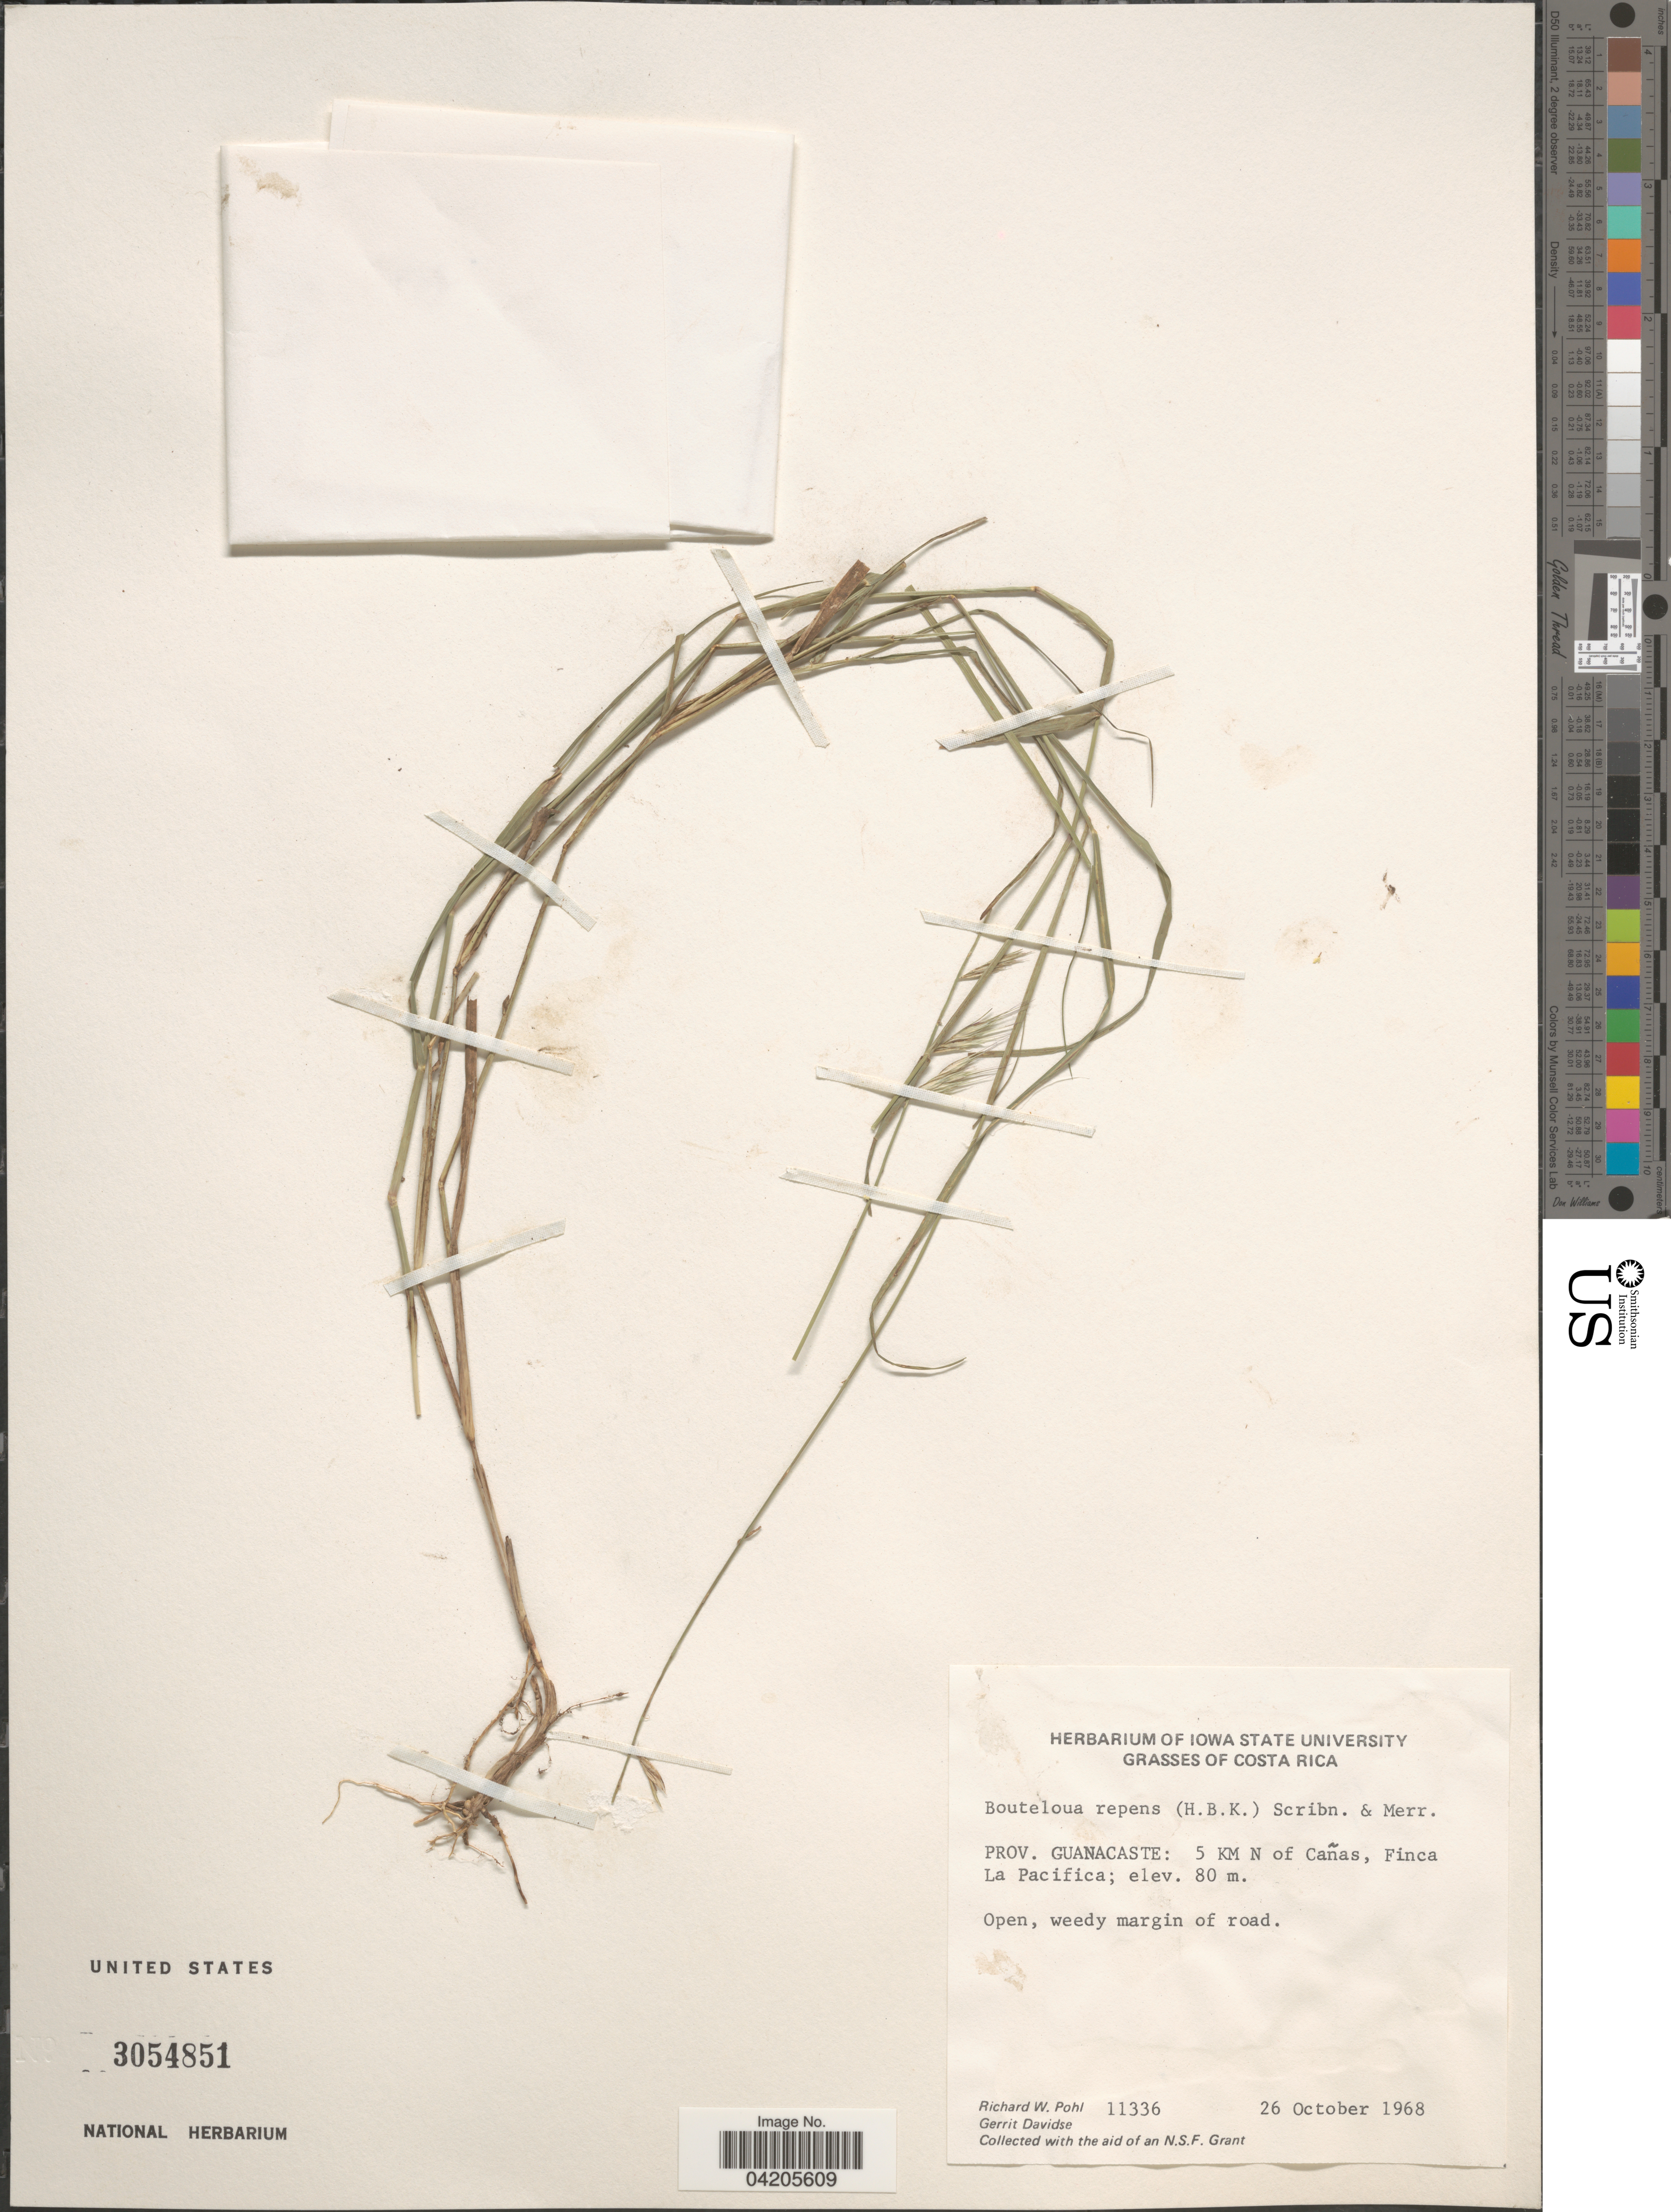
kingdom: Plantae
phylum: Tracheophyta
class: Liliopsida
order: Poales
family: Poaceae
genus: Bouteloua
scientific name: Bouteloua repens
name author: (Kunth) Scribn. & Merr.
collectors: R. W. Pohl & G. Davidse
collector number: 11336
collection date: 1968-10-26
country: Costa Rica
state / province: Guanacaste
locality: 5 km N of Cañas, Finca La Pacificia.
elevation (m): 80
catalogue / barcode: US 3054851